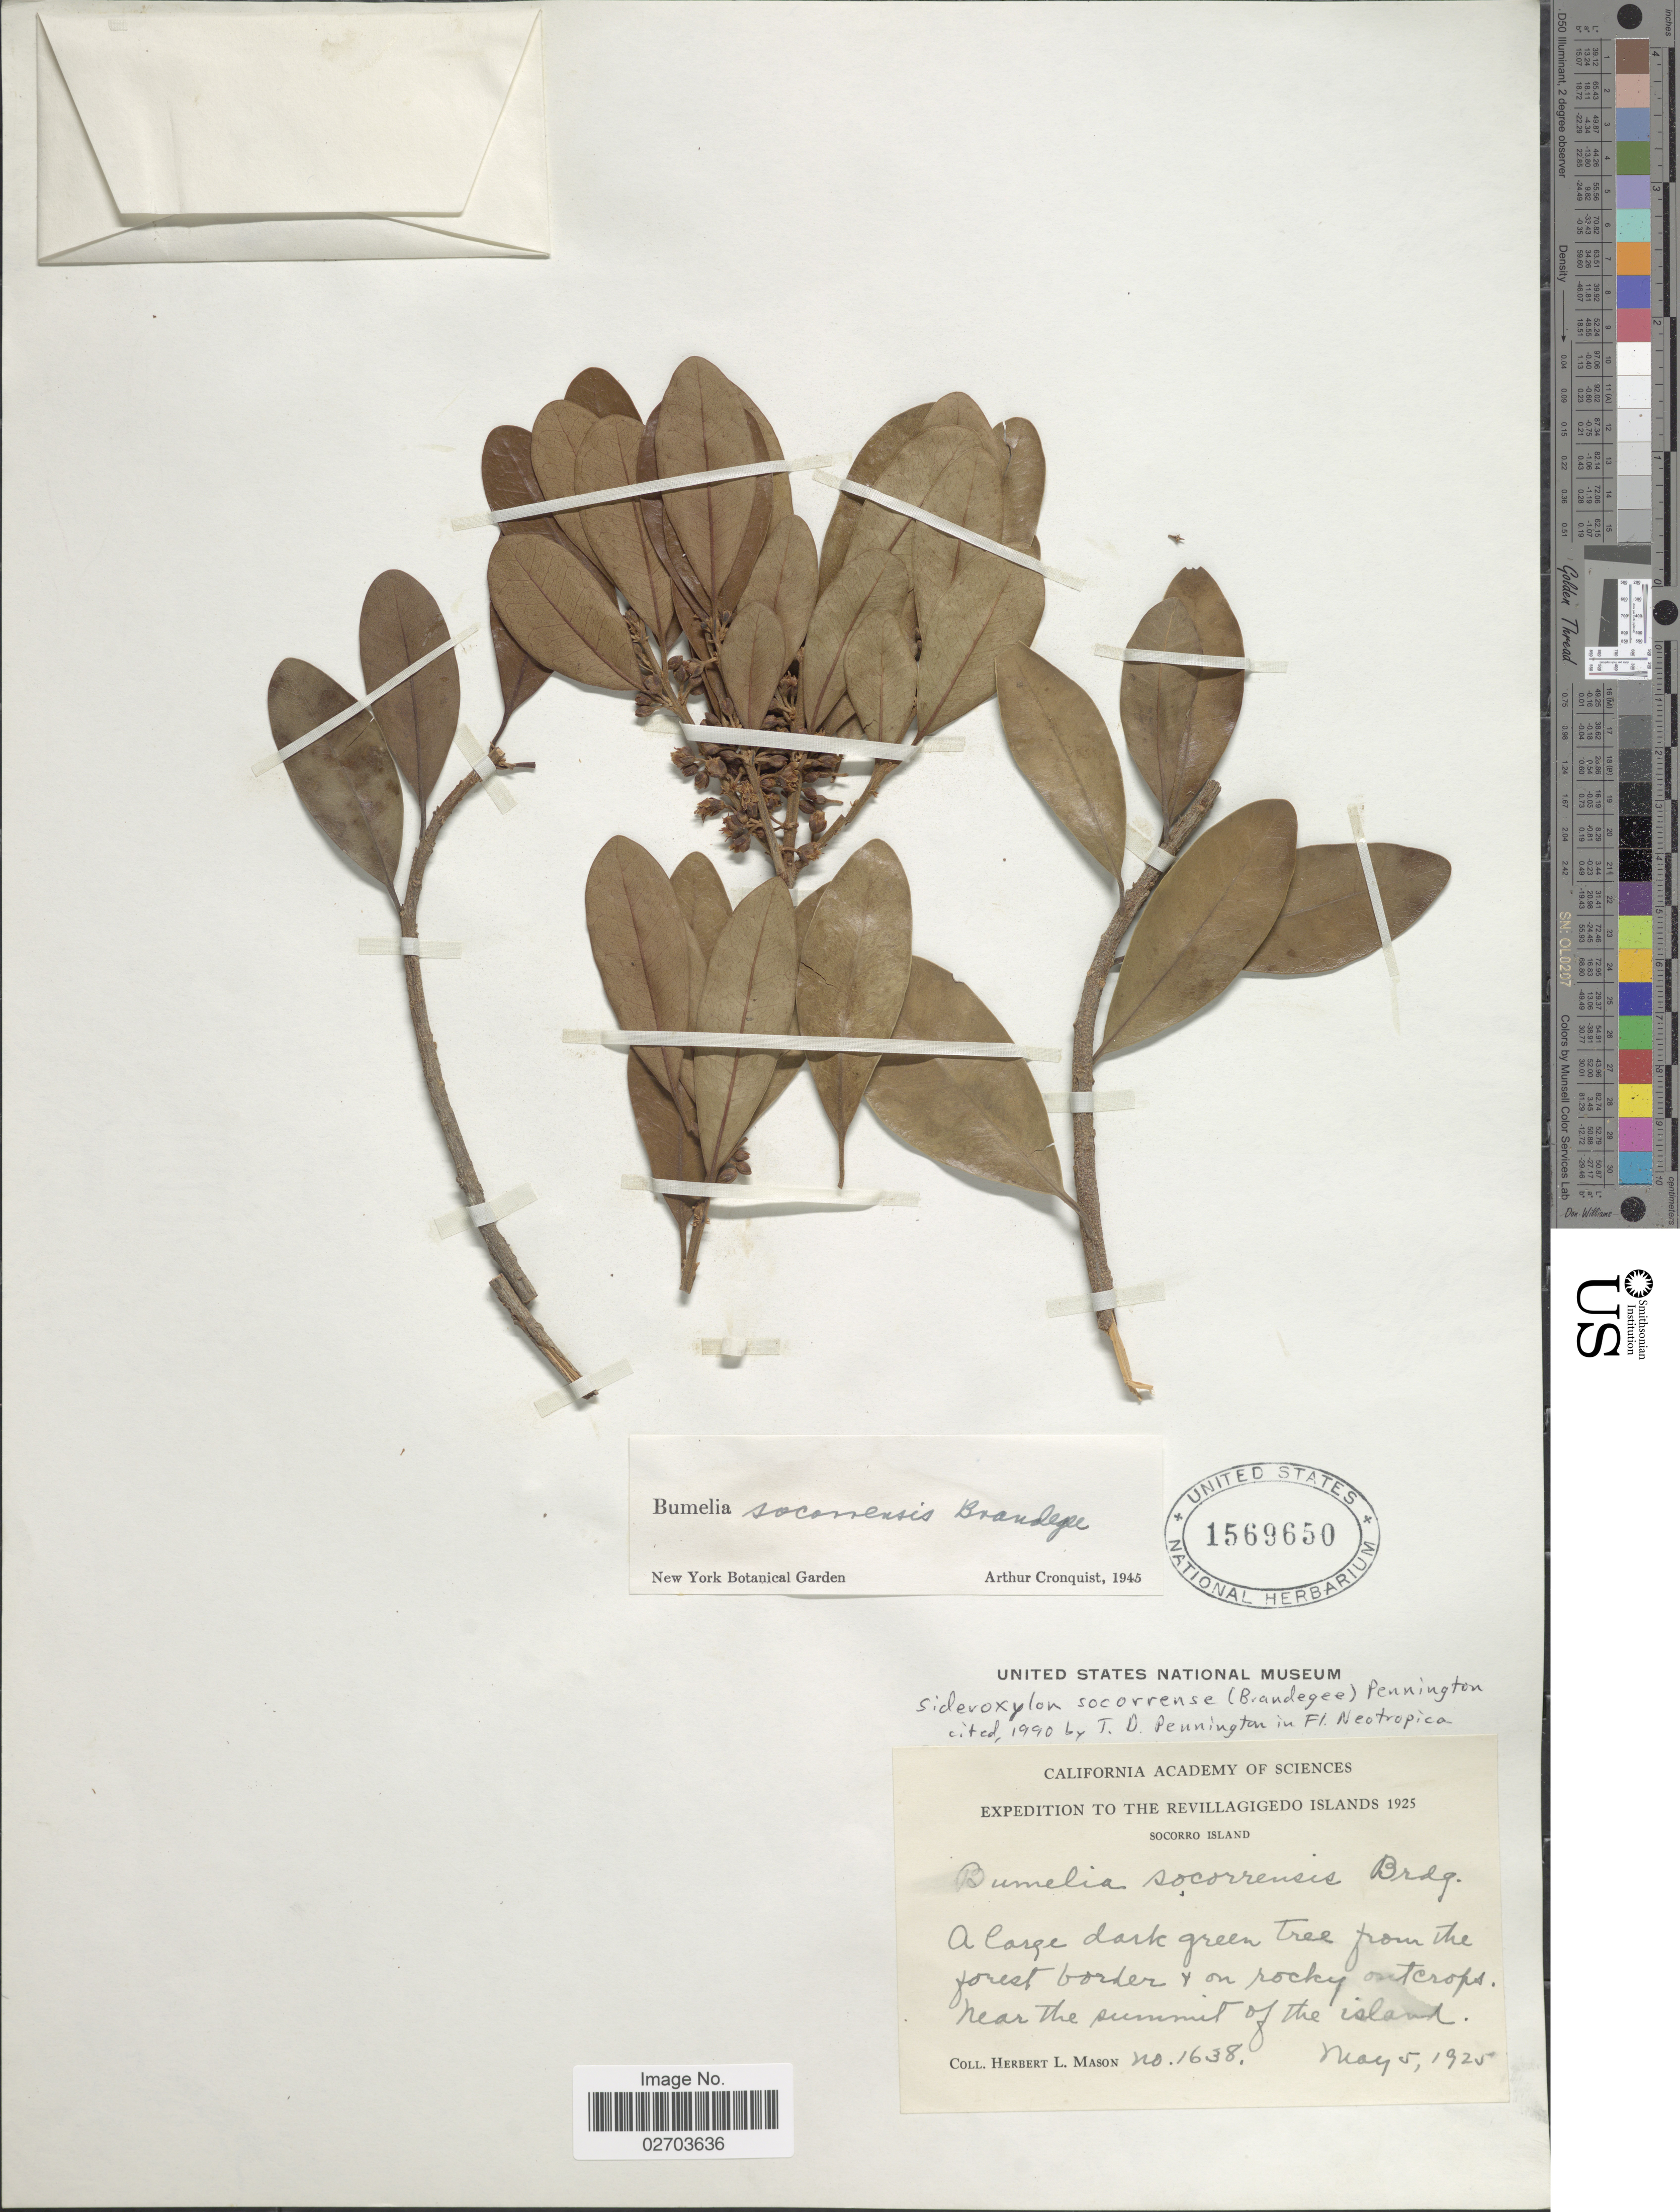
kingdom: Plantae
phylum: Tracheophyta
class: Magnoliopsida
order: Ericales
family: Sapotaceae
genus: Sideroxylon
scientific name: Sideroxylon socorrense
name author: (Brandegee) T.D. Penn.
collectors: H. L. Mason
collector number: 1638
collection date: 1925-05-05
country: Mexico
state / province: Colima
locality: The Revillagigedo Islands, Socorro Island, from the forest border + on rocky outcrops, near the summit of the island.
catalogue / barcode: US 1569650